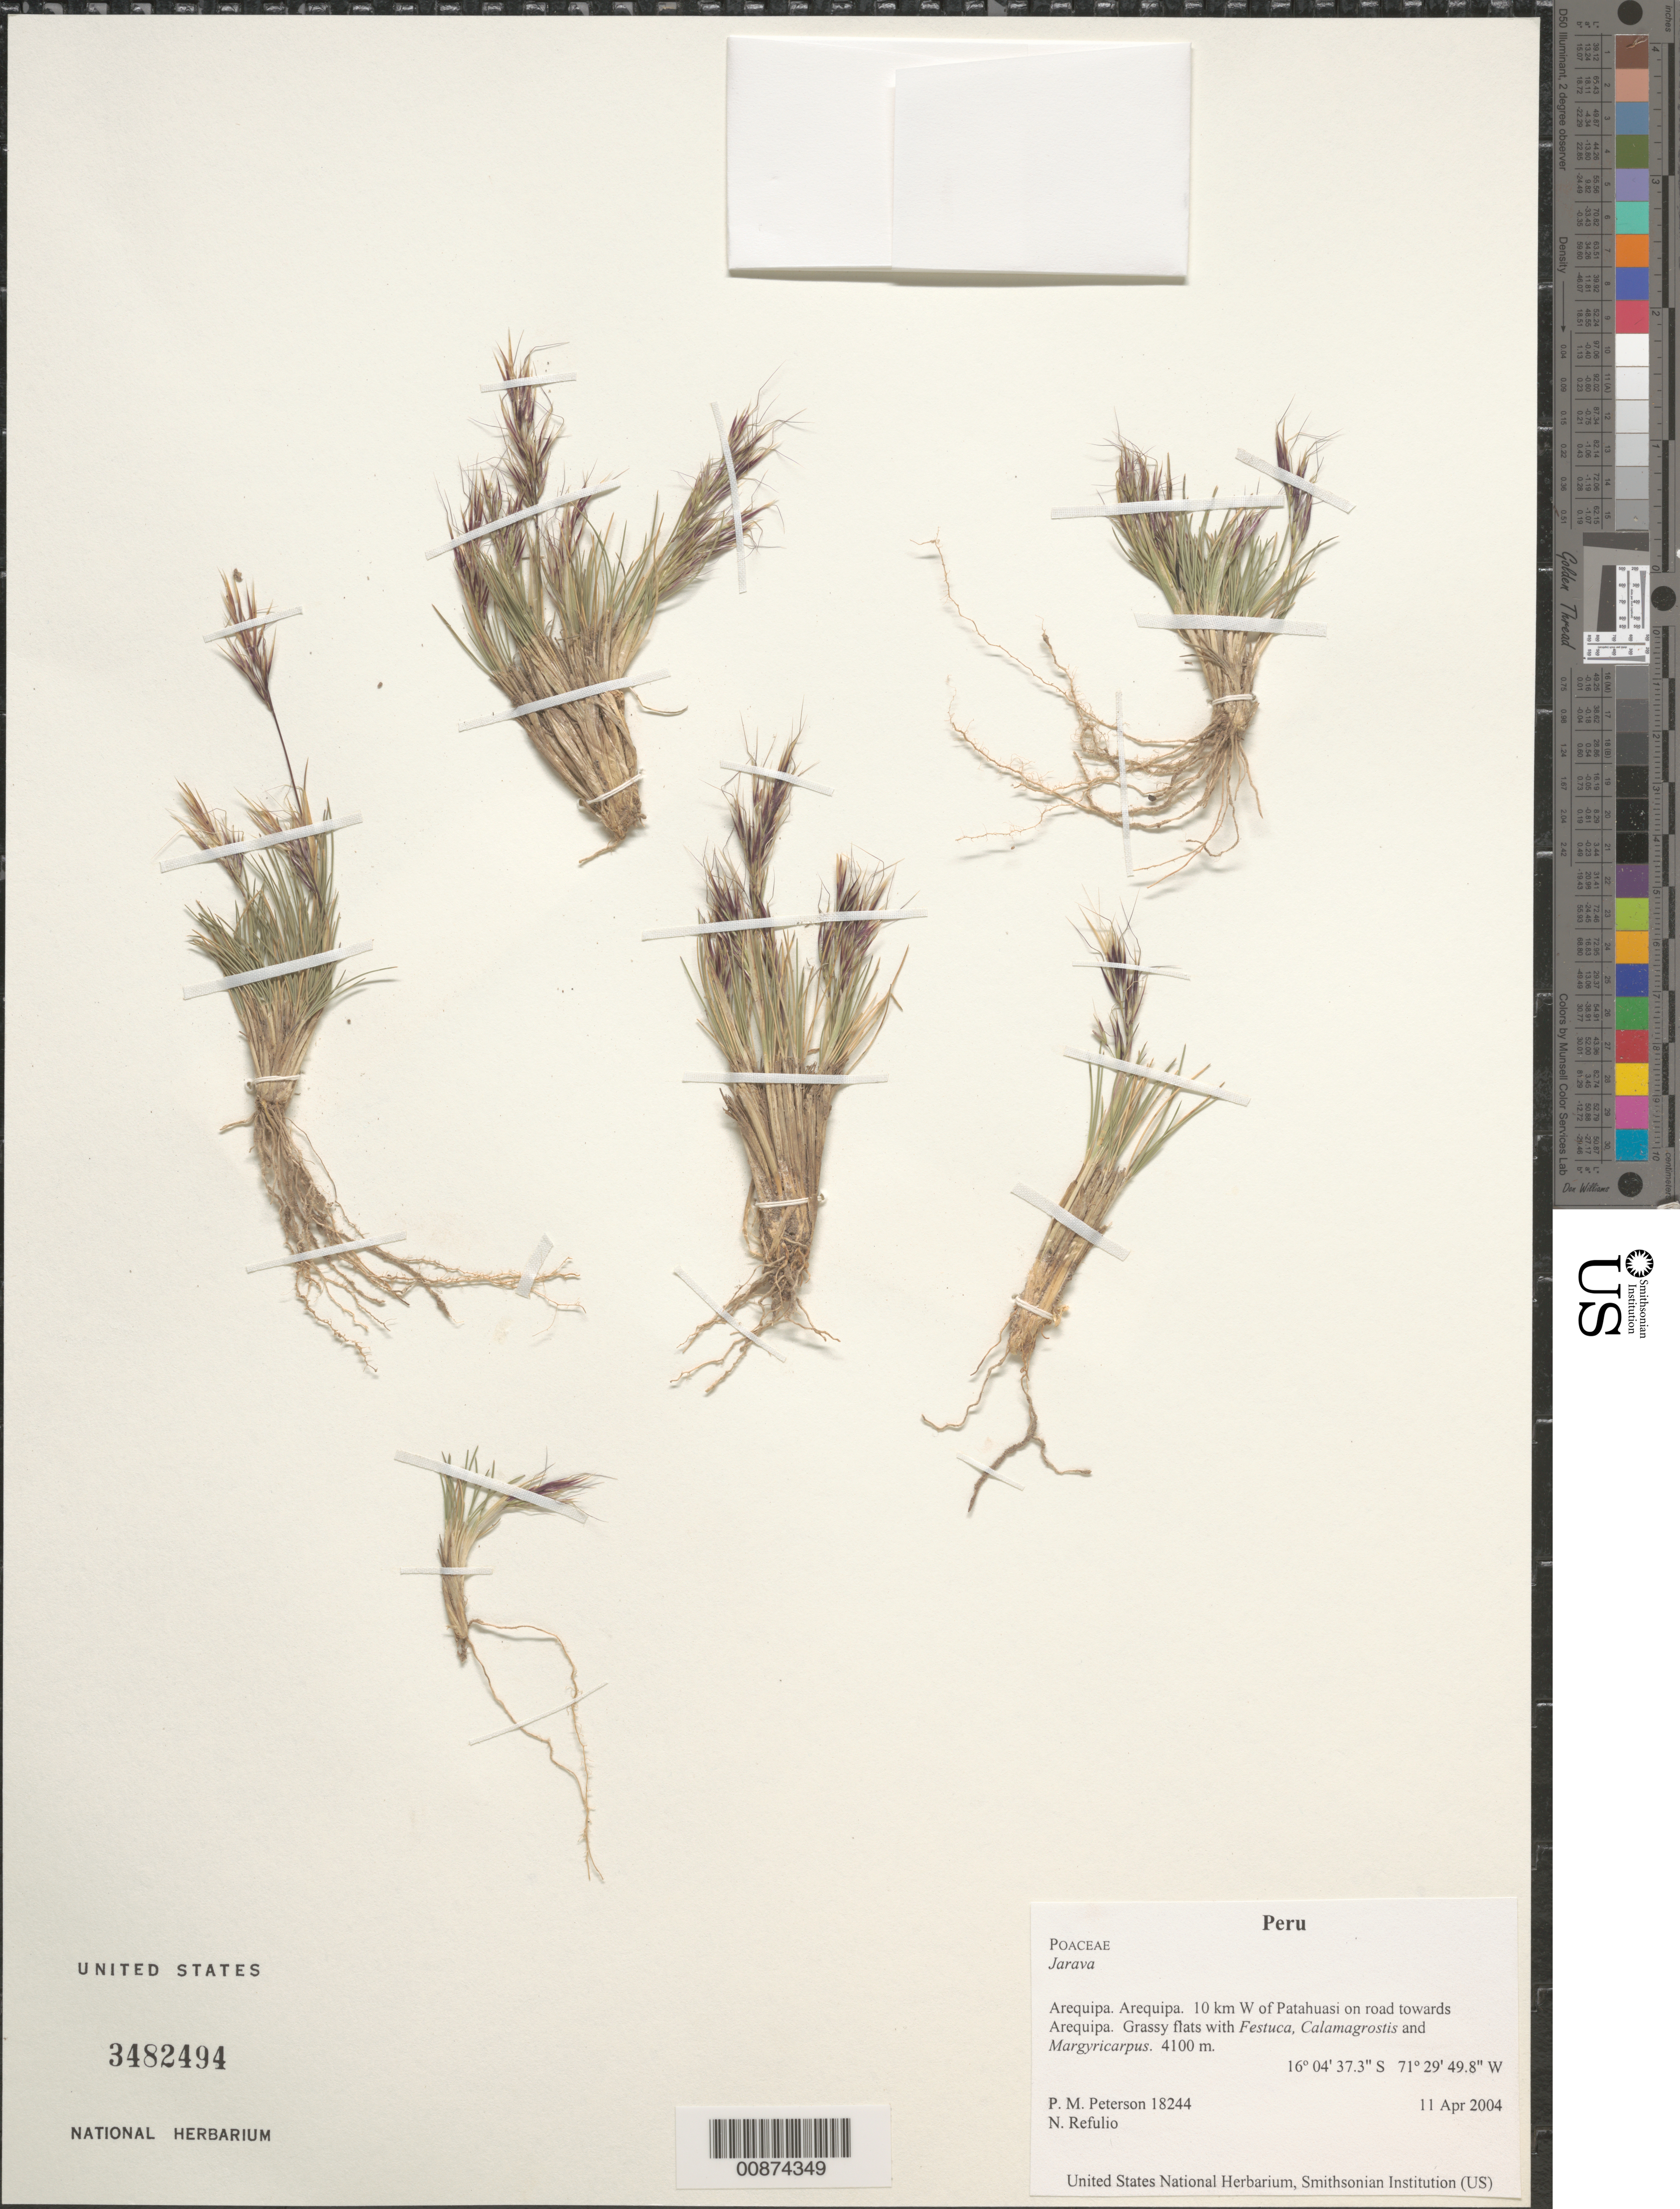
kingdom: Plantae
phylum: Tracheophyta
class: Liliopsida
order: Poales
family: Poaceae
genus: Jarava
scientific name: Jarava sp.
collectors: P. M. Peterson & N. Refulio-Rodríguez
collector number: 18244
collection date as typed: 11 Apr 2004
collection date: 2004-04-11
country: Peru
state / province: Arequipa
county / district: Arequipa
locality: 10 km W of Patahuasi on road towards Arequipa. Grassy flats with Festuca, Calamagrostis and Margyricarpus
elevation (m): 4100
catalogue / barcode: US 3482494